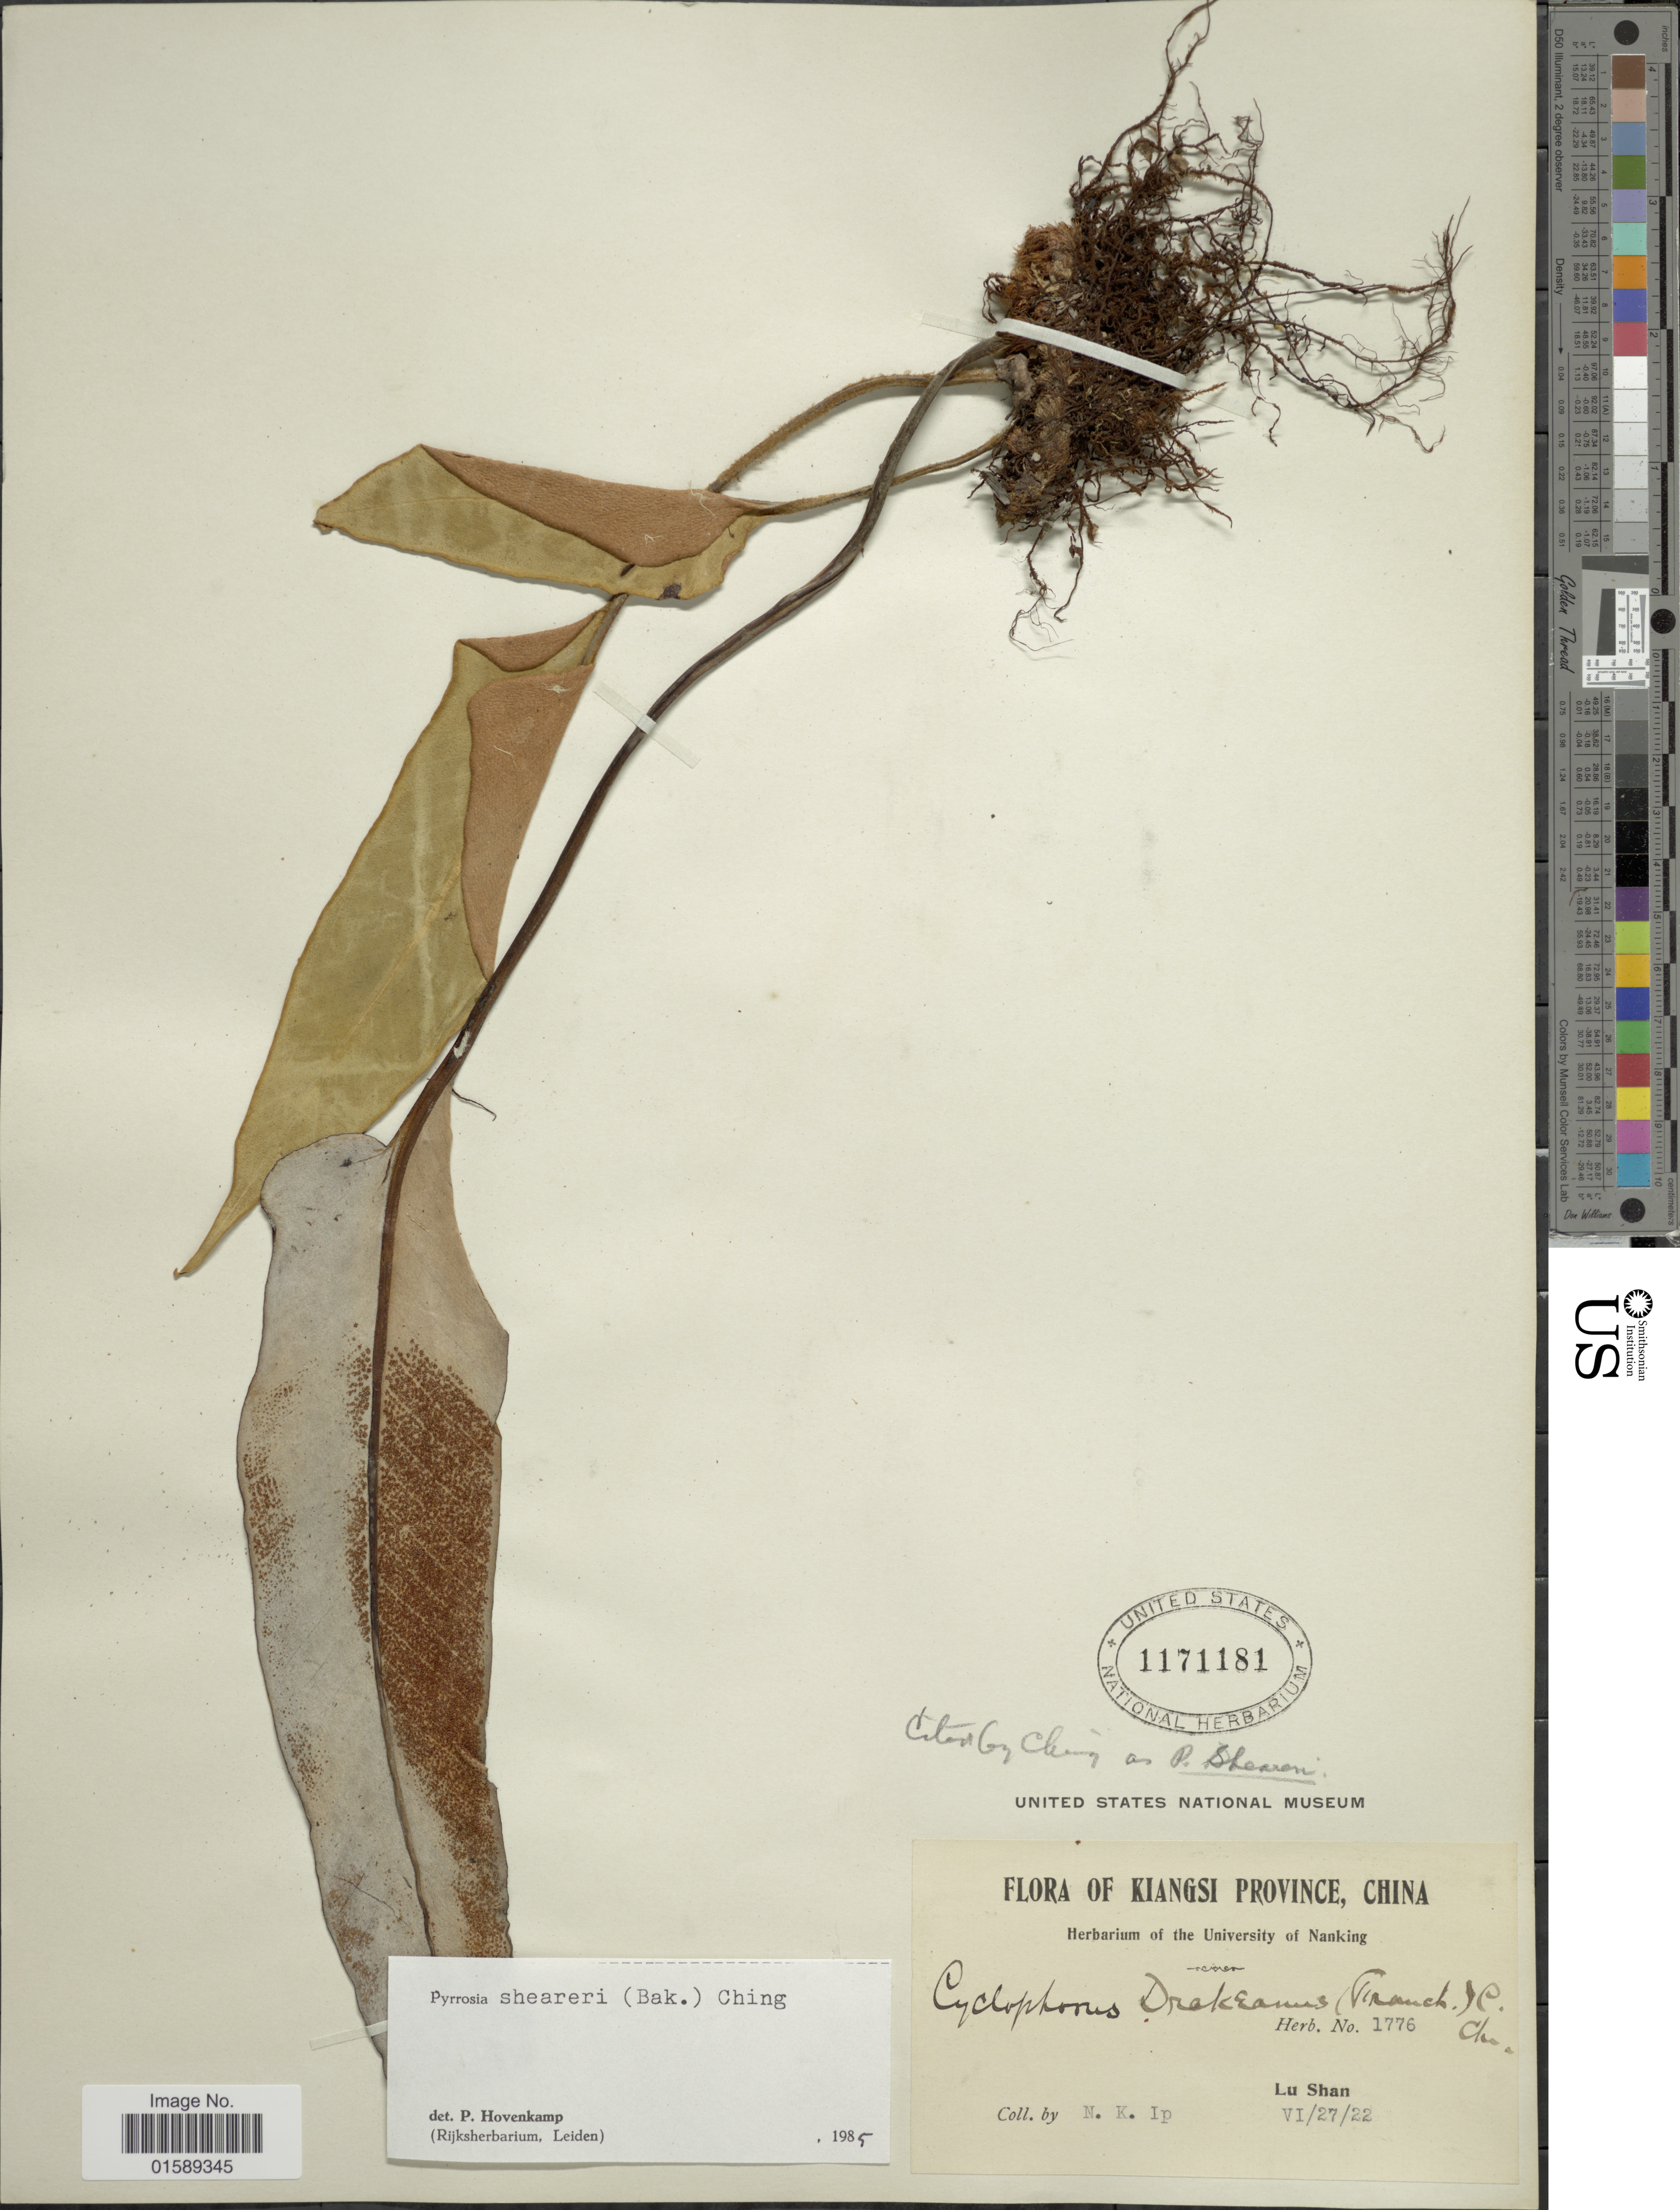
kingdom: Plantae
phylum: Tracheophyta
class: Polypodiopsida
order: Polypodiales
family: Polypodiaceae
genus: Pyrrosia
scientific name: Pyrrosia sheareri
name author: (Baker) Ching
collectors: N. Ip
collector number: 1776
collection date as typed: Transcribed d/m/y: 27/6/22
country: China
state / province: Jiangxi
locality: Kiangsi Province, China. Lu Shan.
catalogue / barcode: US 1171181